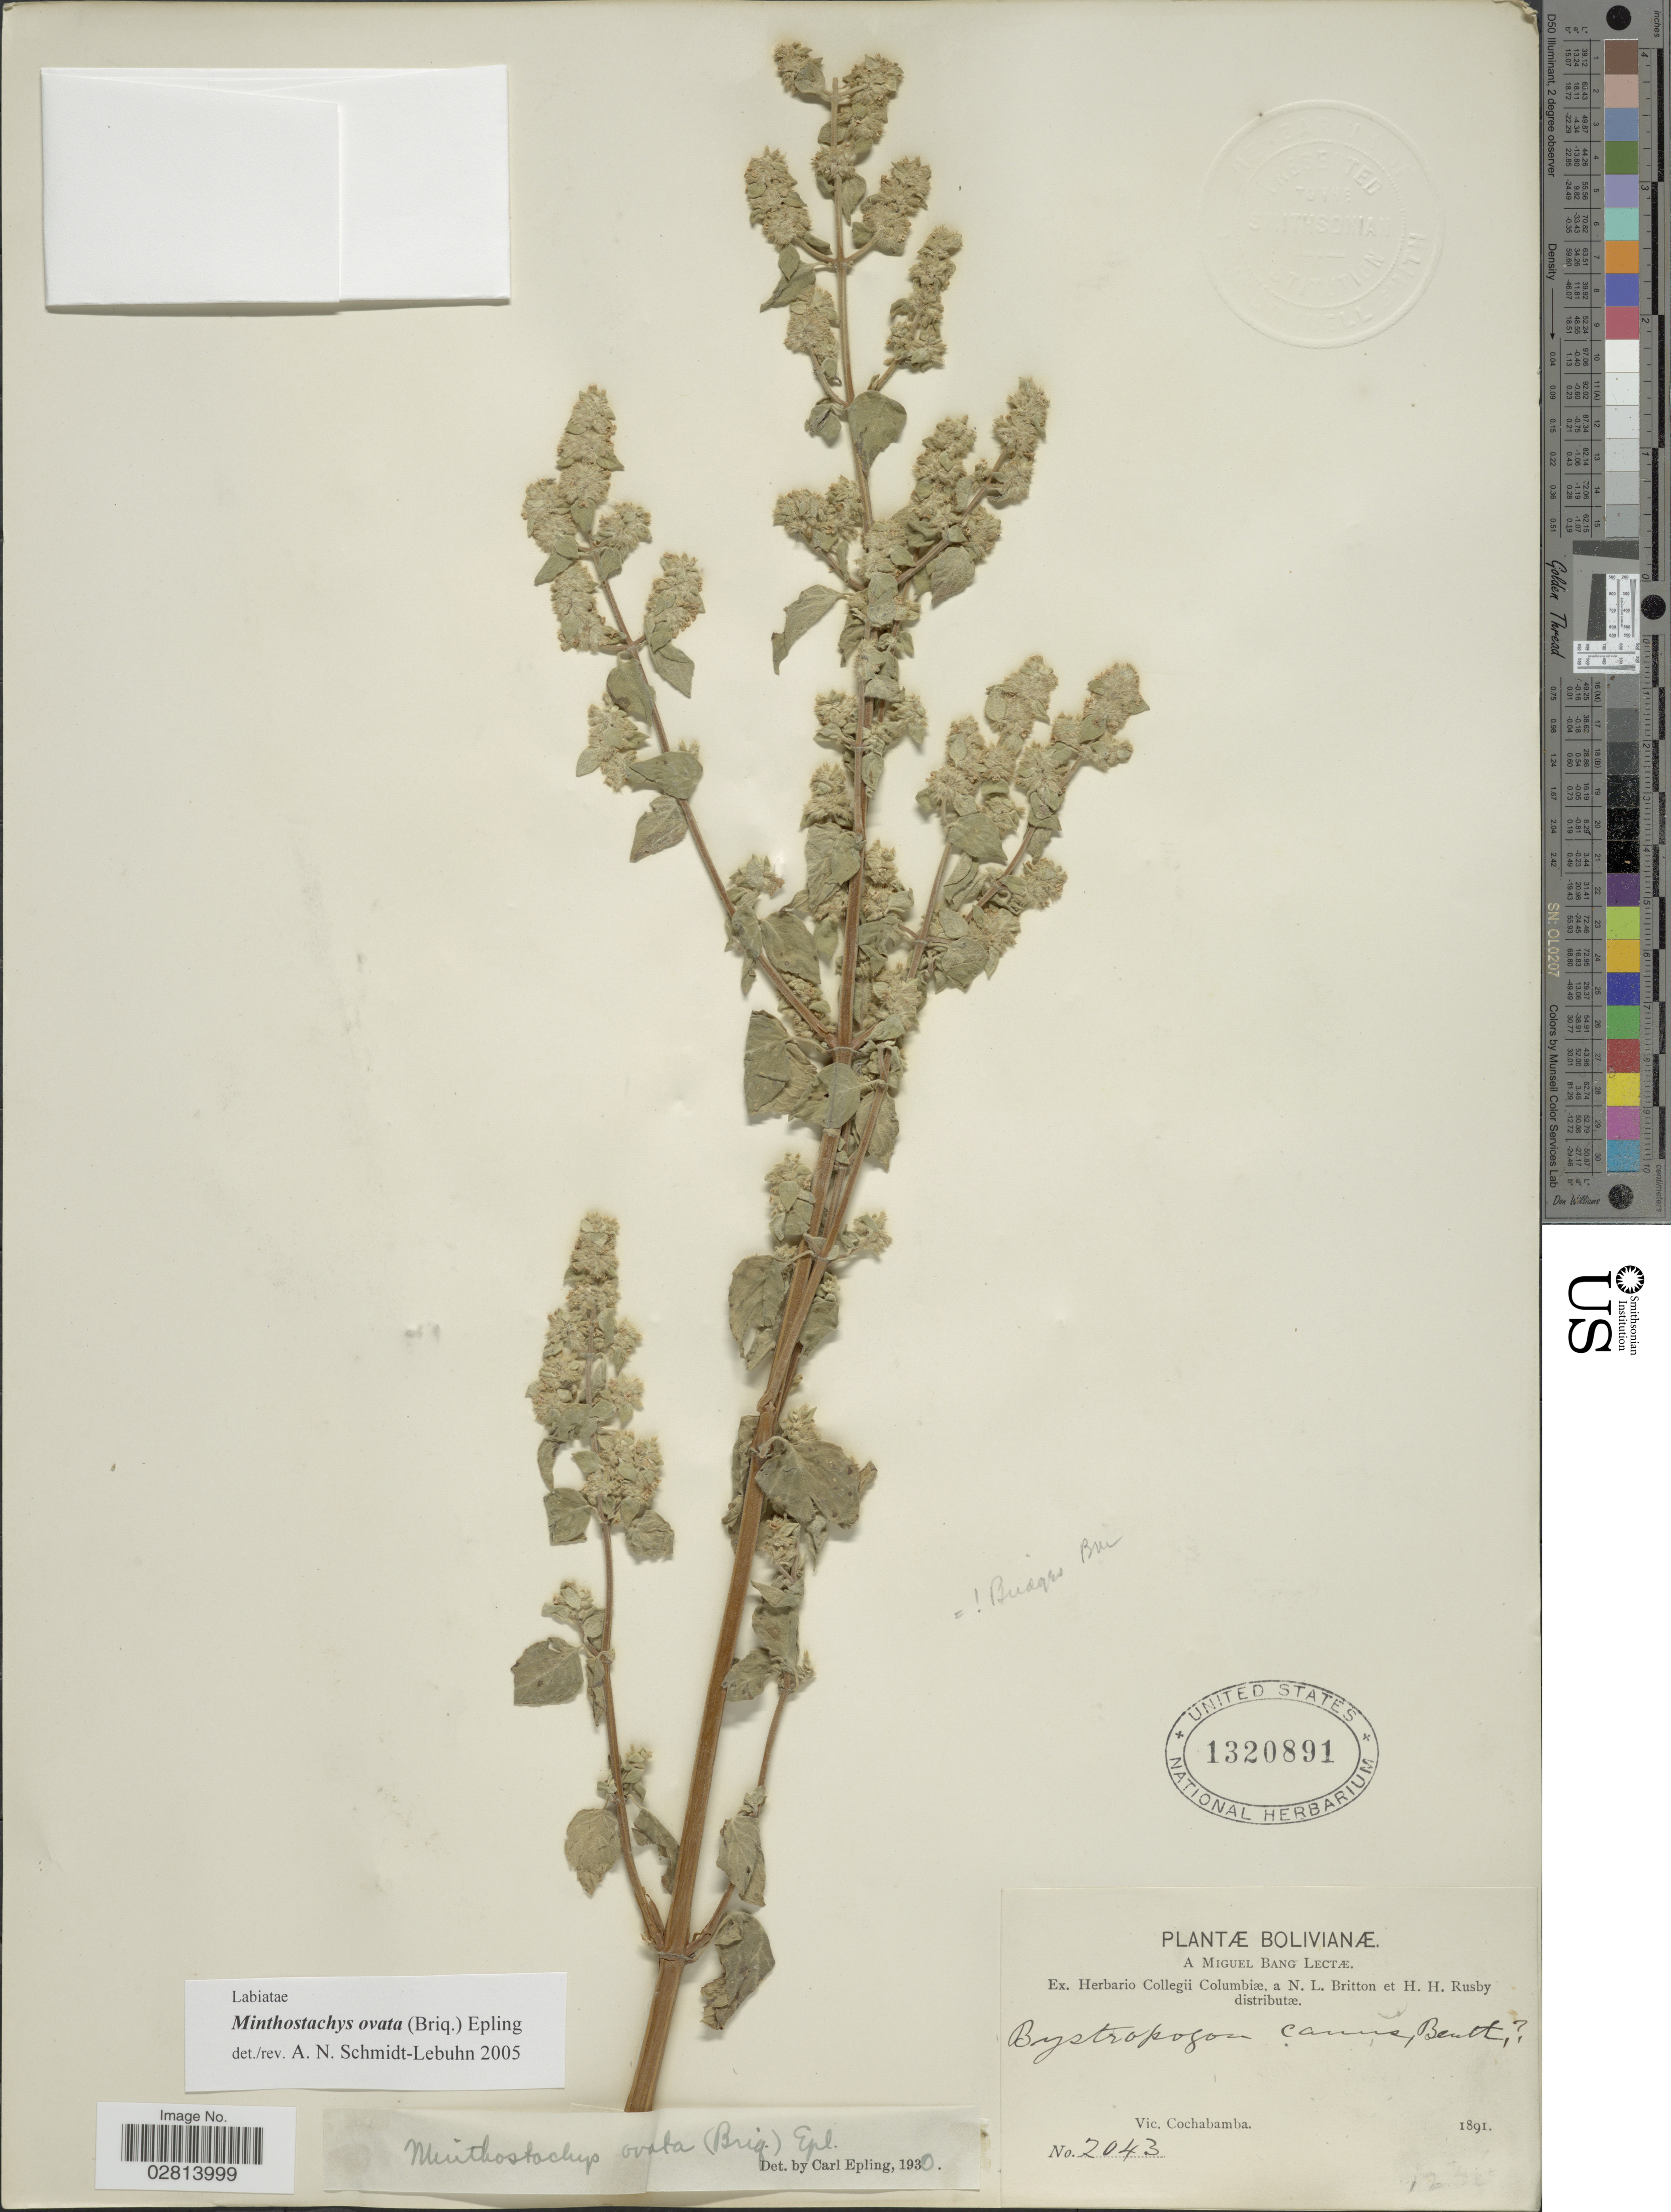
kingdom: Plantae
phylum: Tracheophyta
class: Magnoliopsida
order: Lamiales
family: Lamiaceae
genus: Minthostachys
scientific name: Minthostachys ovata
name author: (Briq.) Epling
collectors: M. Bang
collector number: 2043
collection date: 1891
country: Bolivia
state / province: Cochabamba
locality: Vic. Cochabamba.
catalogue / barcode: US 1320891